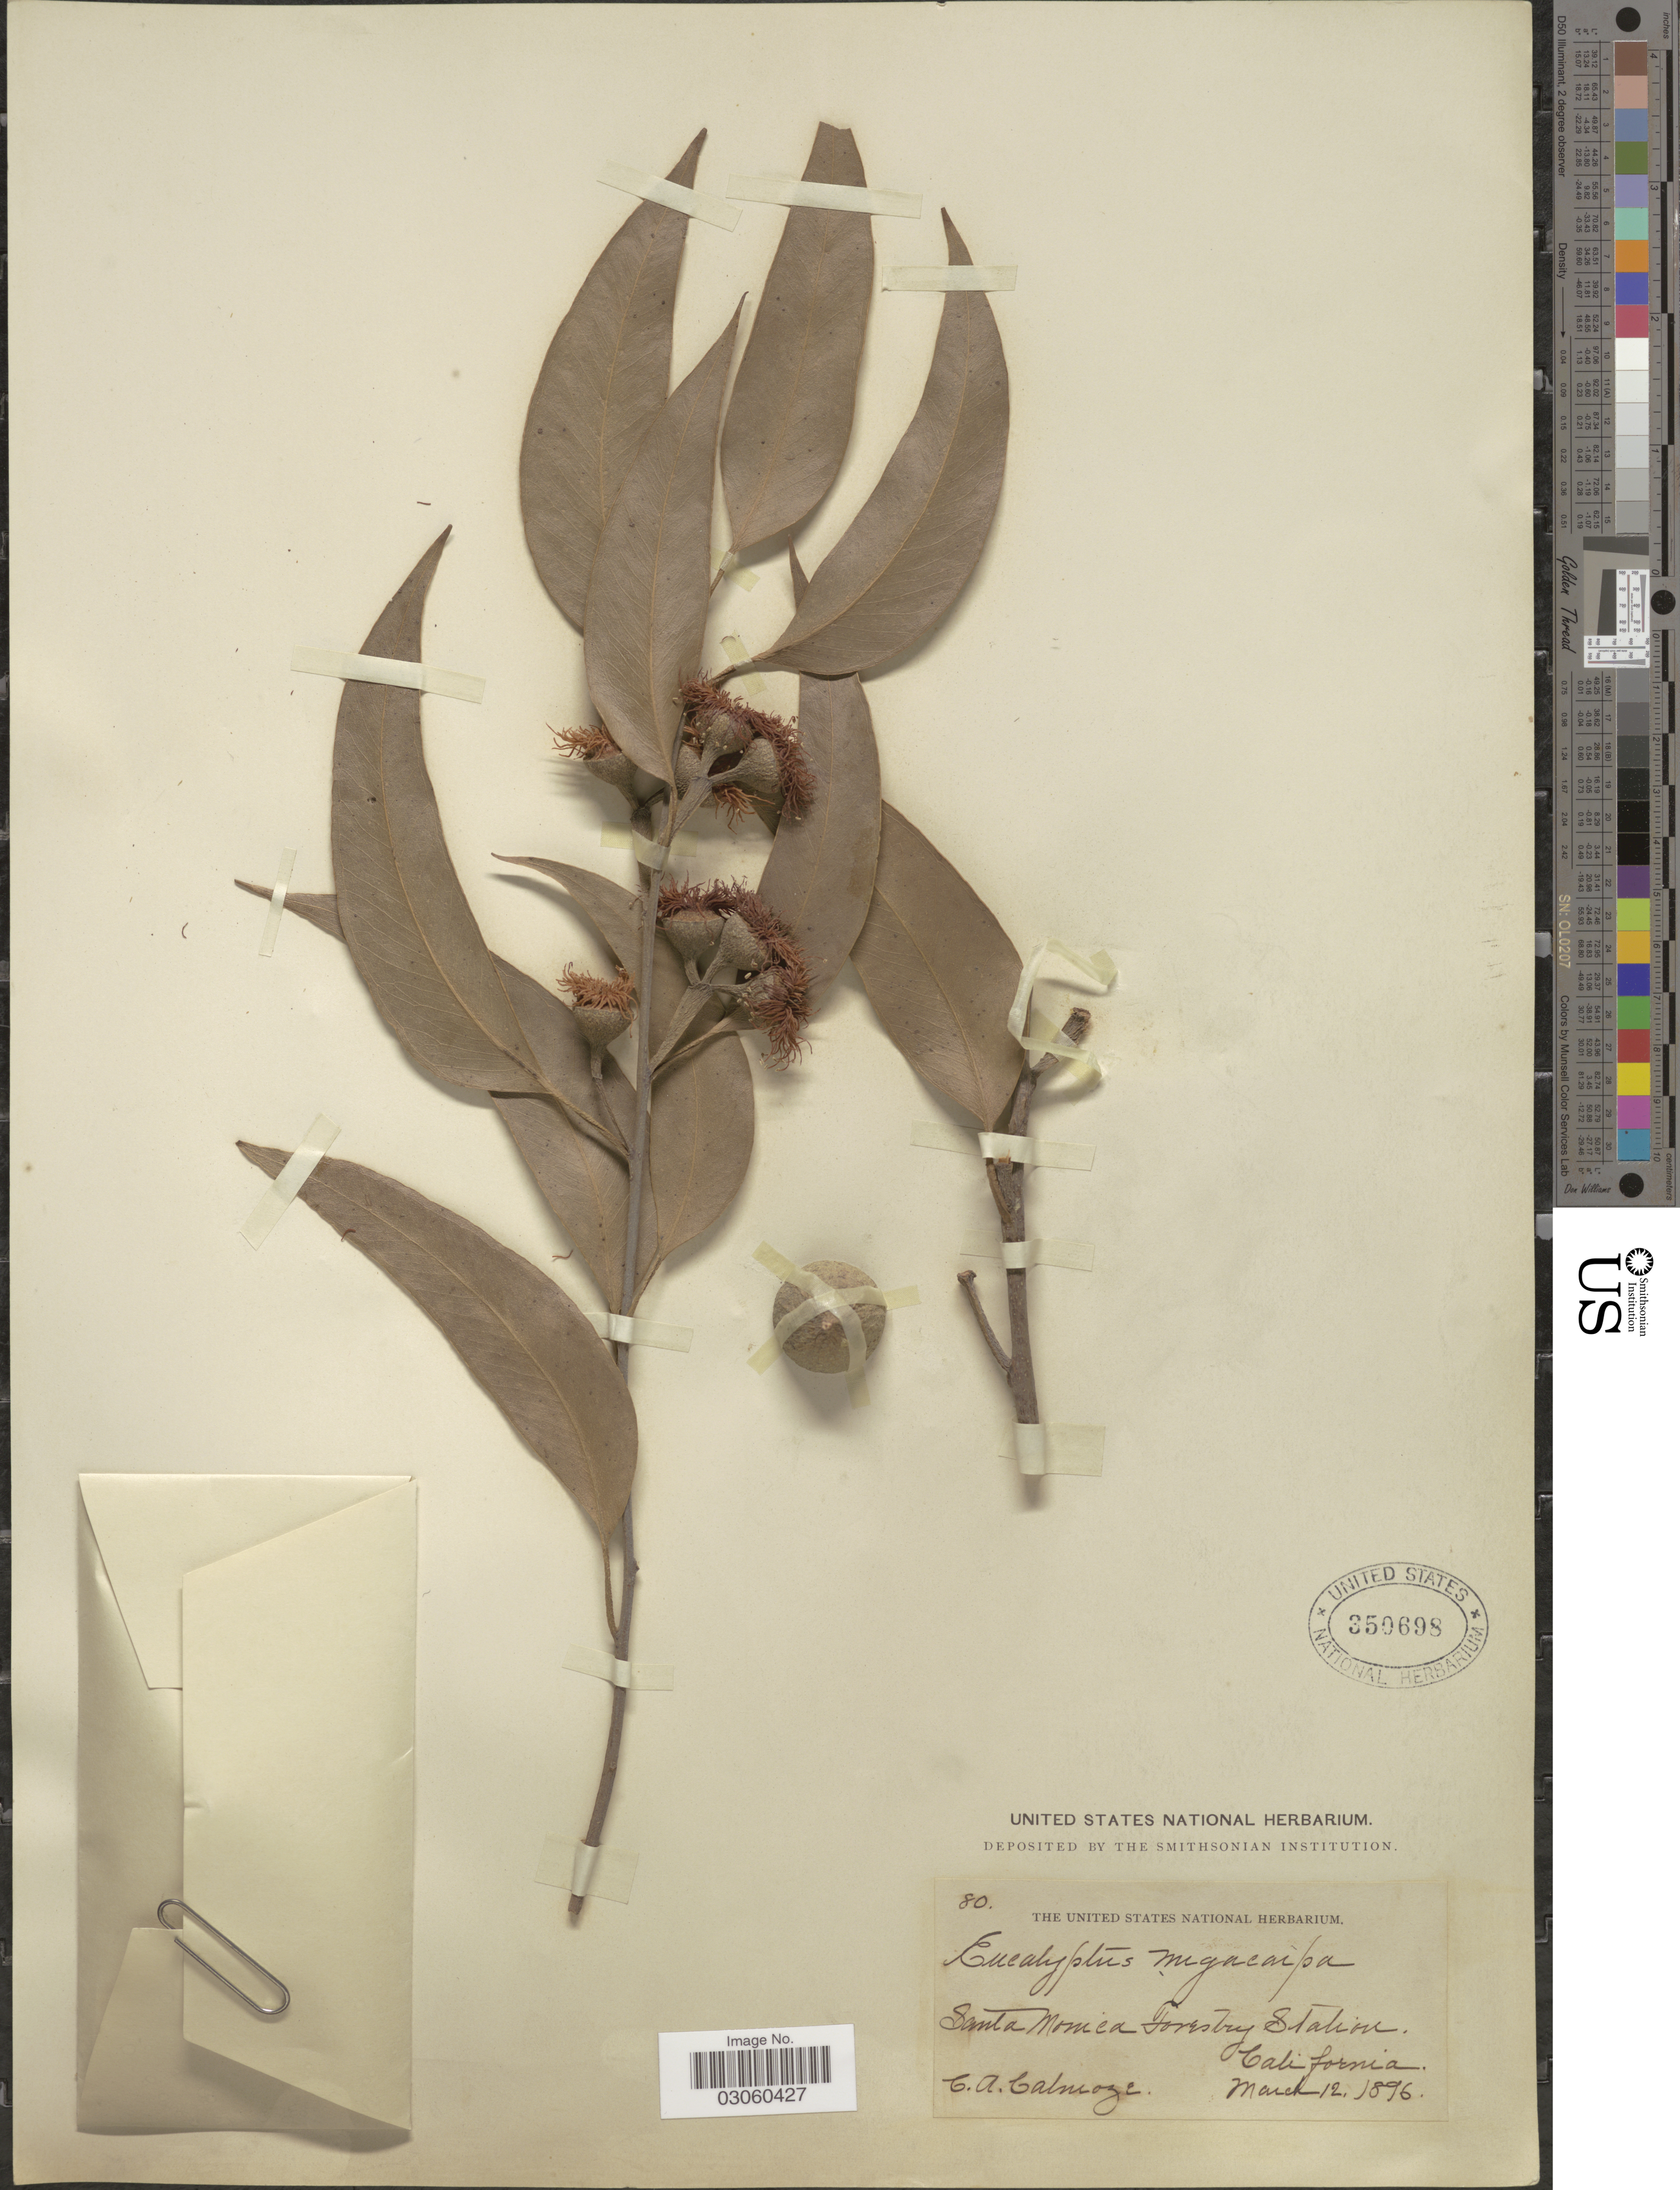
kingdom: Plantae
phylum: Tracheophyta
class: Magnoliopsida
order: Myrtales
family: Myrtaceae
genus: Eucalyptus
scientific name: Eucalyptus megacarpa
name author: F. Muell.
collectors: C.A. Calmoze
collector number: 80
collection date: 1896-03-12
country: United States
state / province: California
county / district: Los Angeles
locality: Santa Monica Forestry Station.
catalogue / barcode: US 350698